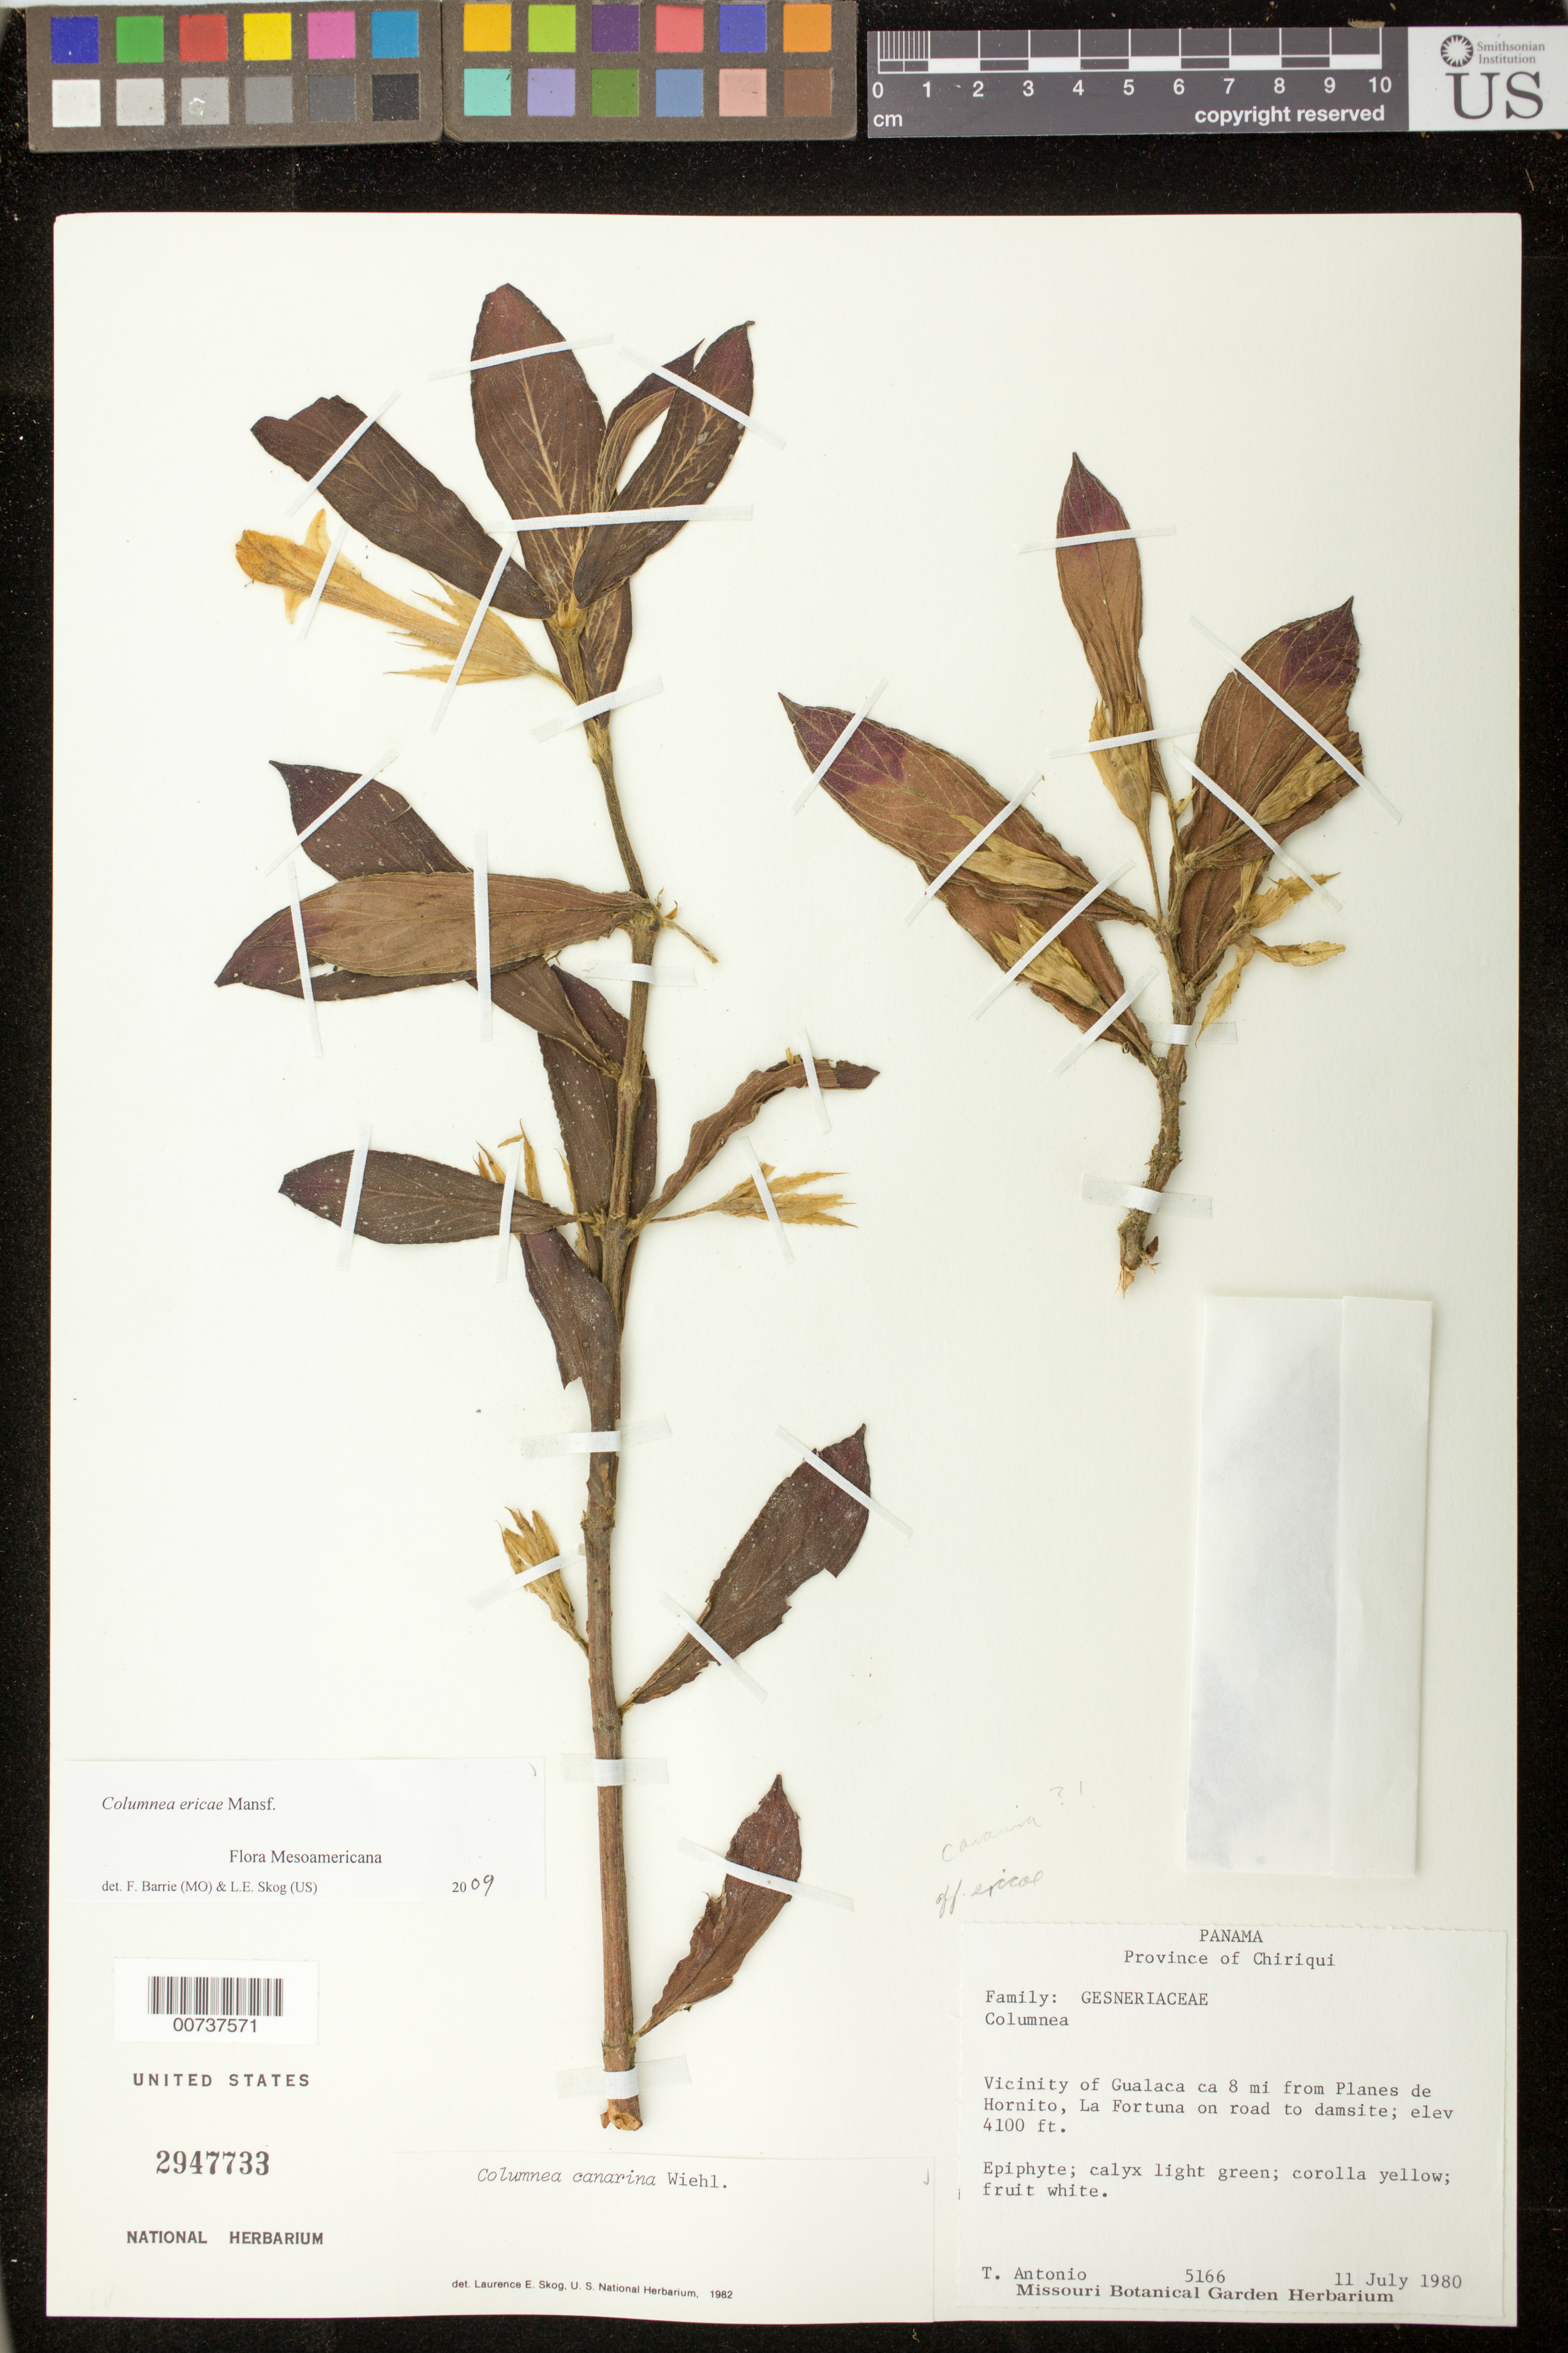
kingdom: Plantae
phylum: Tracheophyta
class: Magnoliopsida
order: Lamiales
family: Gesneriaceae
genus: Columnea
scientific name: Columnea ericae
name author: Mansf.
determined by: Barrie, F. R.; Skog, Laurence E.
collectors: T. Antonio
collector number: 5166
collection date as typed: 11 Jul 1980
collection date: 1980-07-11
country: Panama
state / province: Chiriquí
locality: Vicinity of Gualaca about 8 mi from Planes de Hornito, La Fortuna on road to damsite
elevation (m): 1250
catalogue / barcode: US 2947733